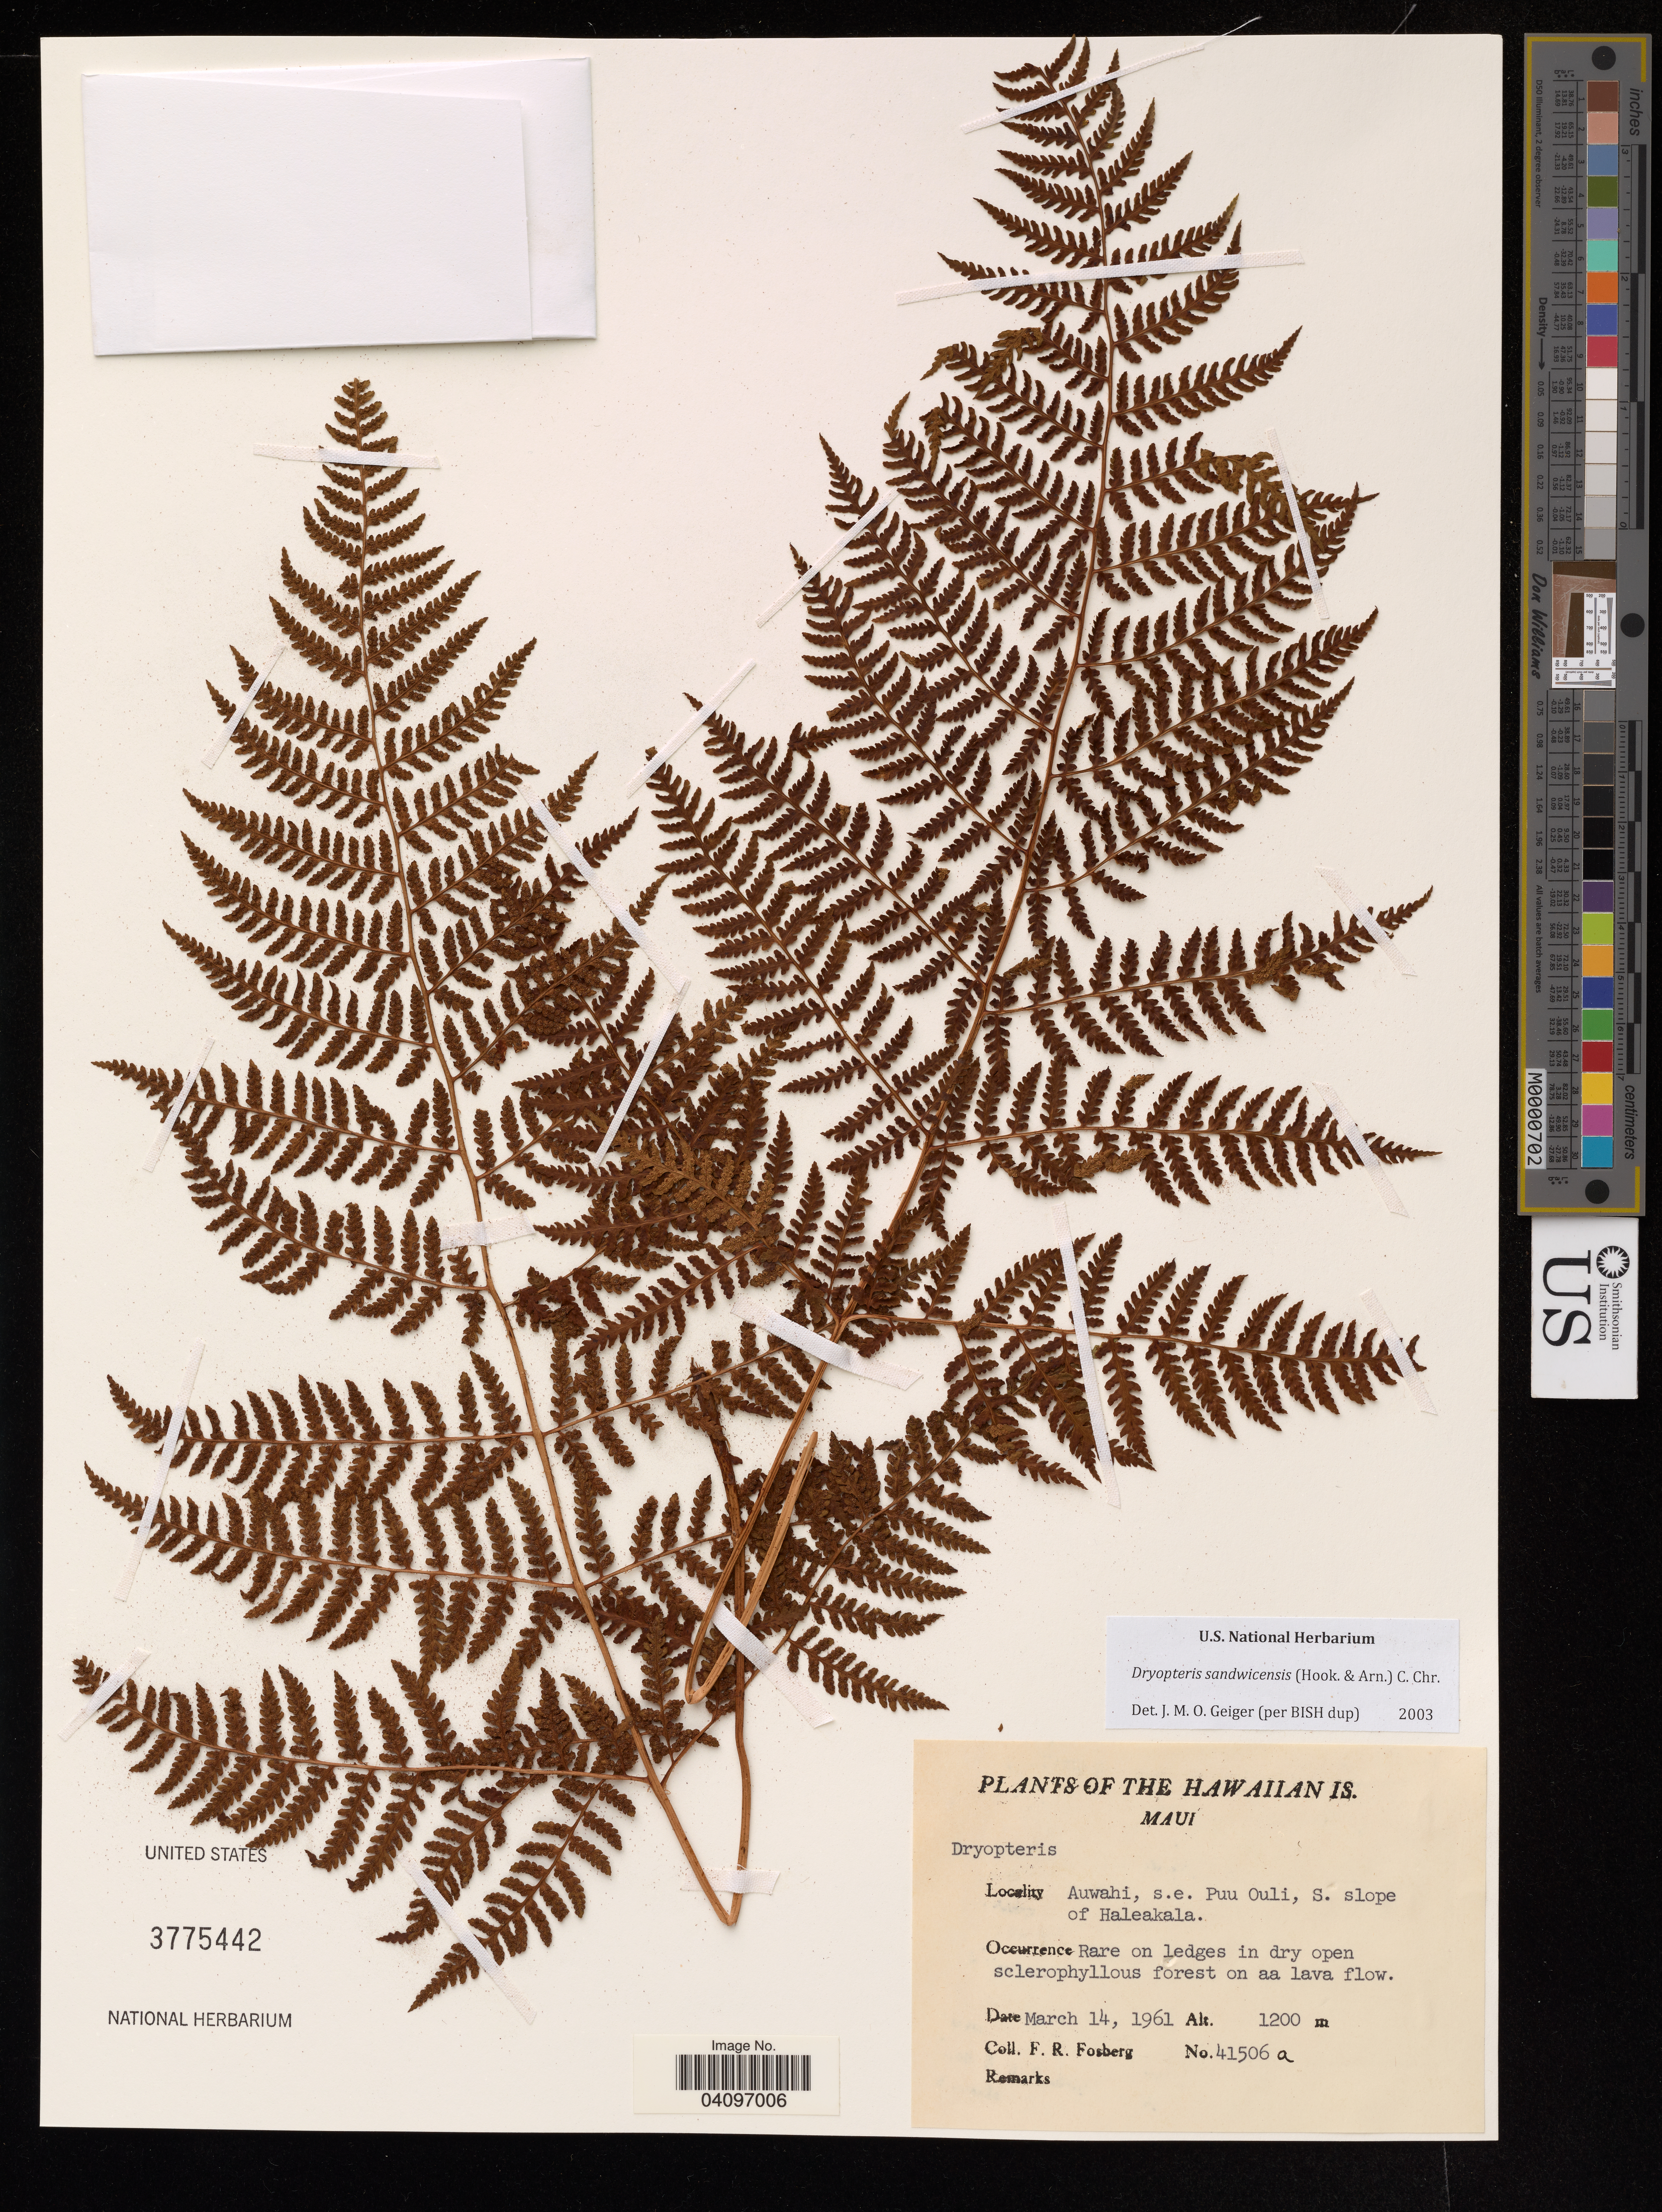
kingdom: Plantae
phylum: Tracheophyta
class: Polypodiopsida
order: Polypodiales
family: Dryopteridaceae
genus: Dryopteris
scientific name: Dryopteris sandwicensis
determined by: Geiger, J.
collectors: F. R. Fosberg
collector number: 41506a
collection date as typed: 14 Mar 1961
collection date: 1961-03-14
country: United States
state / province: Hawaii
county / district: Maui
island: Maui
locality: Auwahi, SE Puu Ouli, S slope of Haleakala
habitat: Dry. open, sclerophyllous forest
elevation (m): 1200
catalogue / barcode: US 3775442